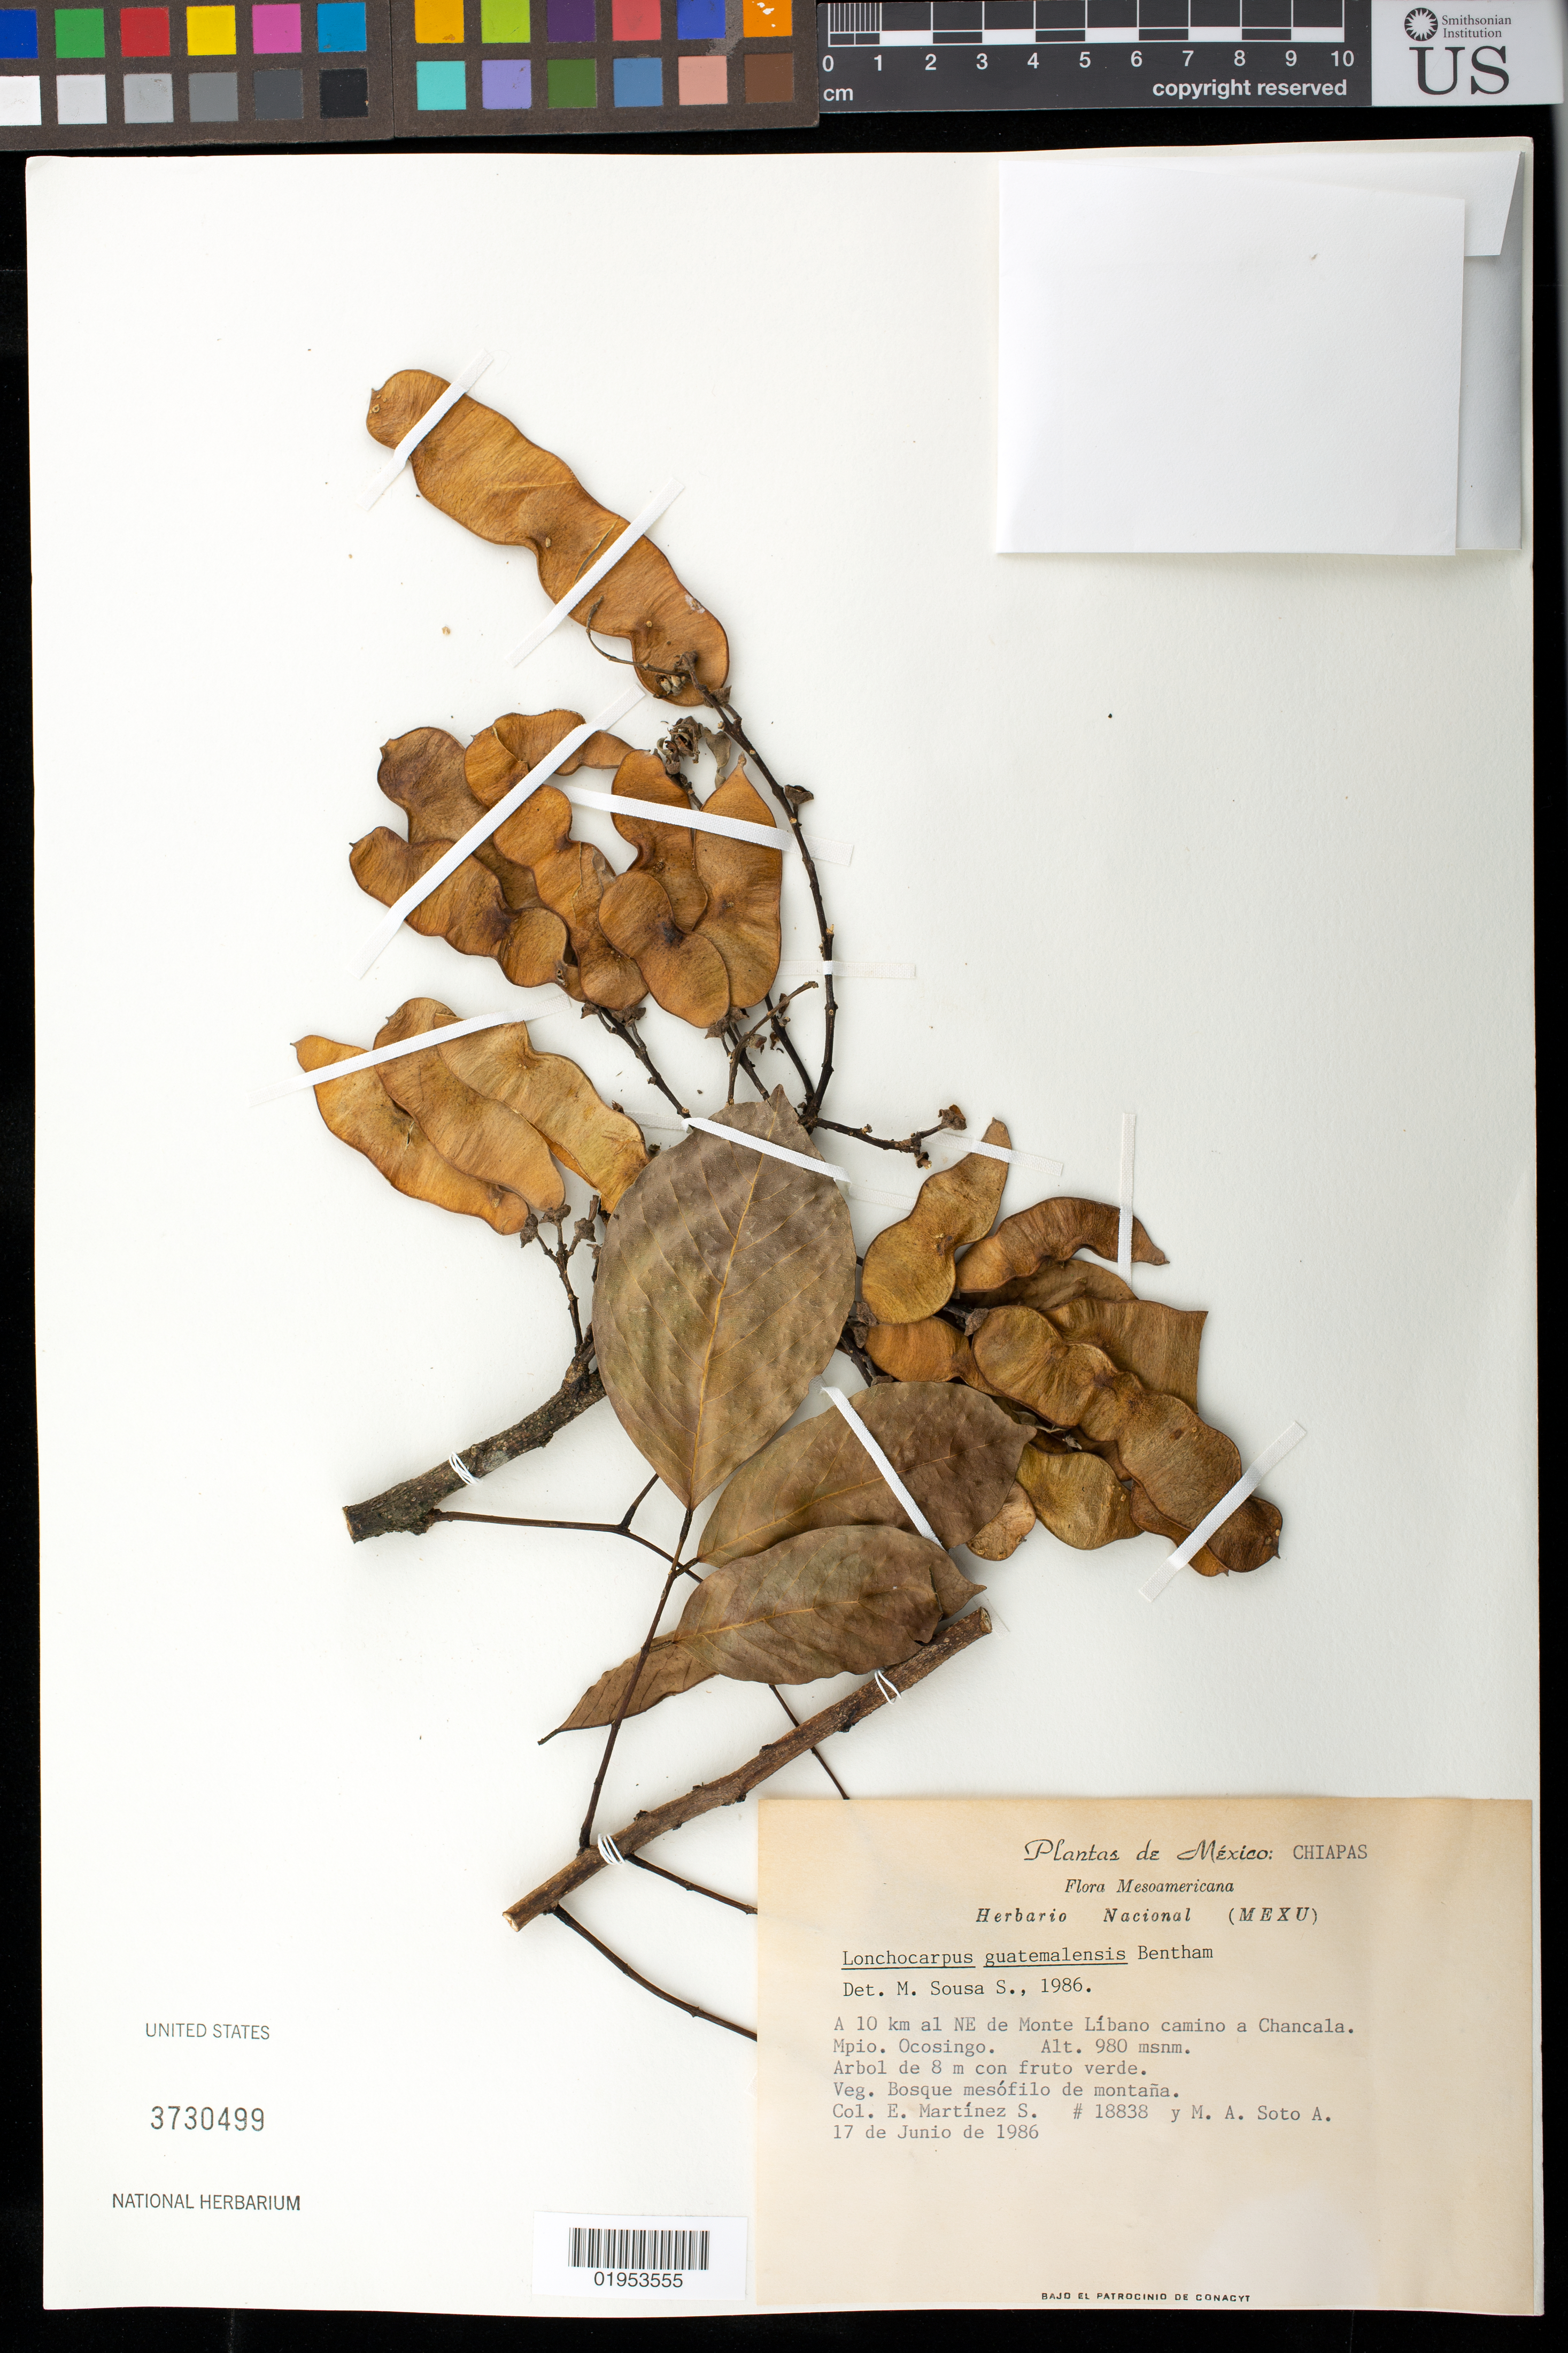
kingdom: Plantae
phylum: Tracheophyta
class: Magnoliopsida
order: Fabales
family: Fabaceae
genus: Lonchocarpus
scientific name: Lonchocarpus guatemalensis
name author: Benth.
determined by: Sousa S., Mario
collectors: E. Martínez Soto & M. Soto Arenas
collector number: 18838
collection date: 1986-06-17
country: Mexico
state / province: Chiapas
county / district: Ocosingo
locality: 10 km al NE de Monte Líbano camino a Chancala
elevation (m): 980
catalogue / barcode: US 3730499